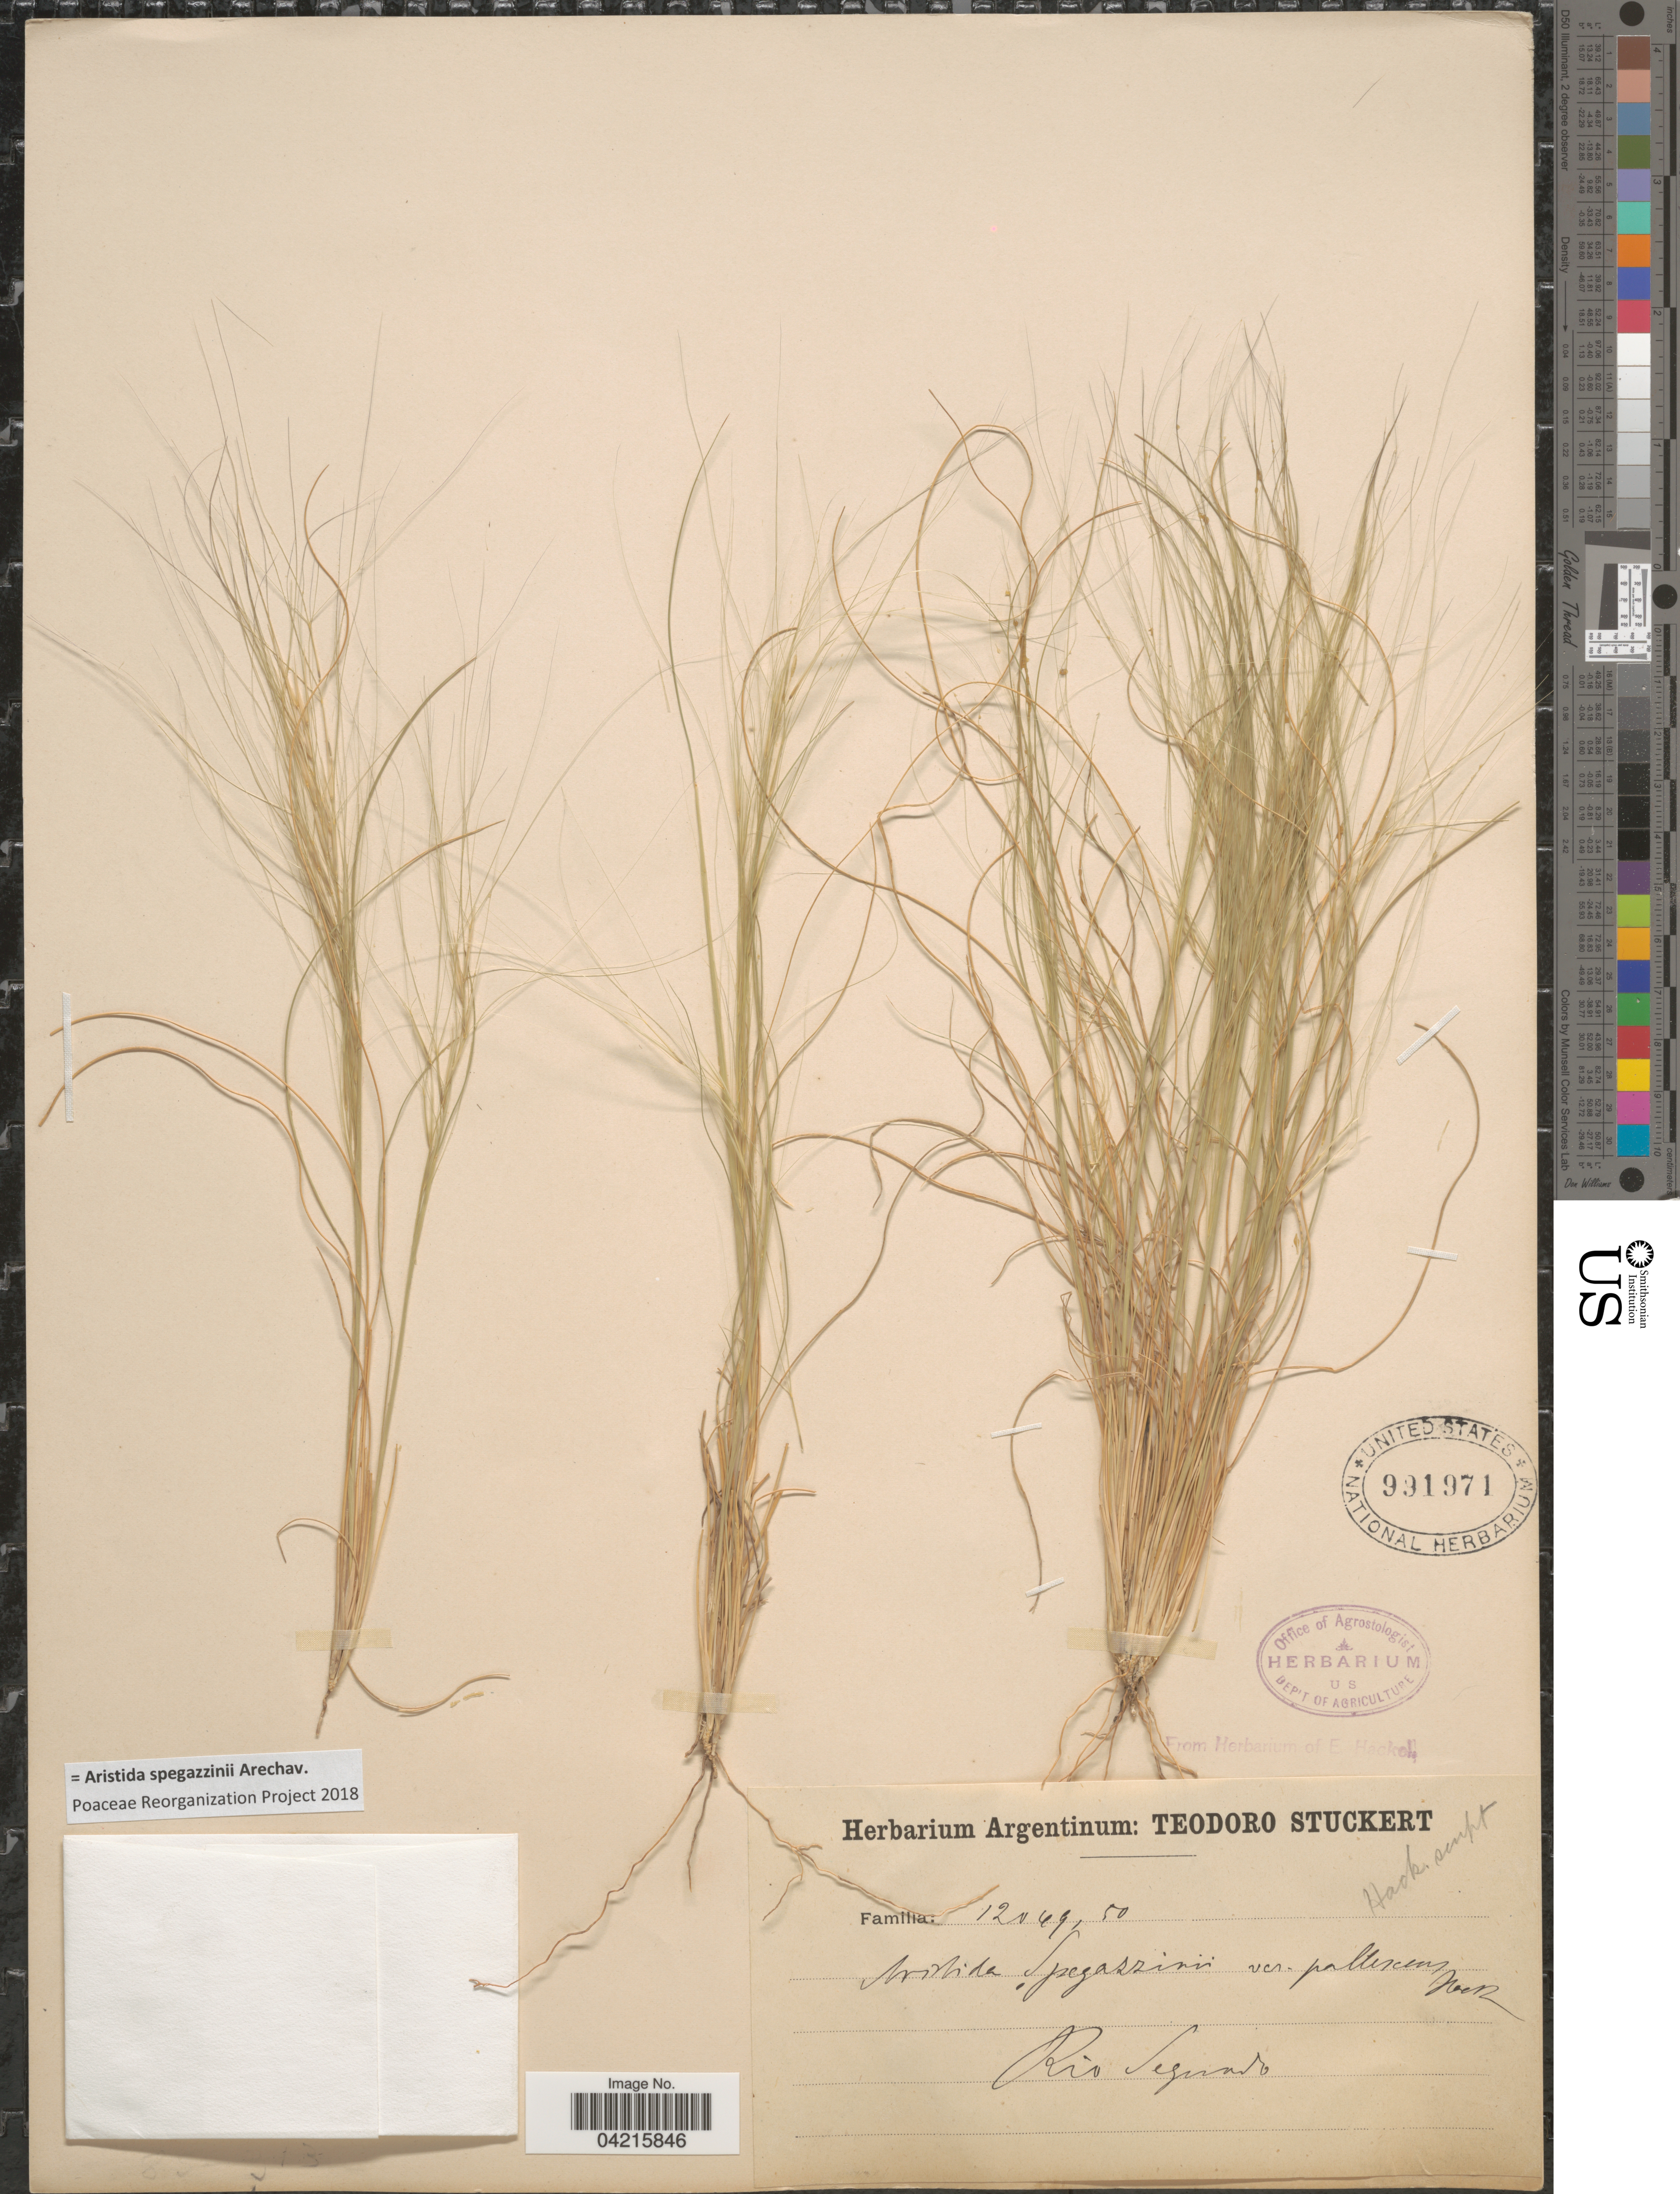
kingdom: Plantae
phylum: Tracheophyta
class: Liliopsida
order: Poales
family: Poaceae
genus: Aristida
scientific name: Aristida spegazzinii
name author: Arechav.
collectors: T. Stuckert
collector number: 112049,50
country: Argentina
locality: Rio Segundo.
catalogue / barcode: US 991971